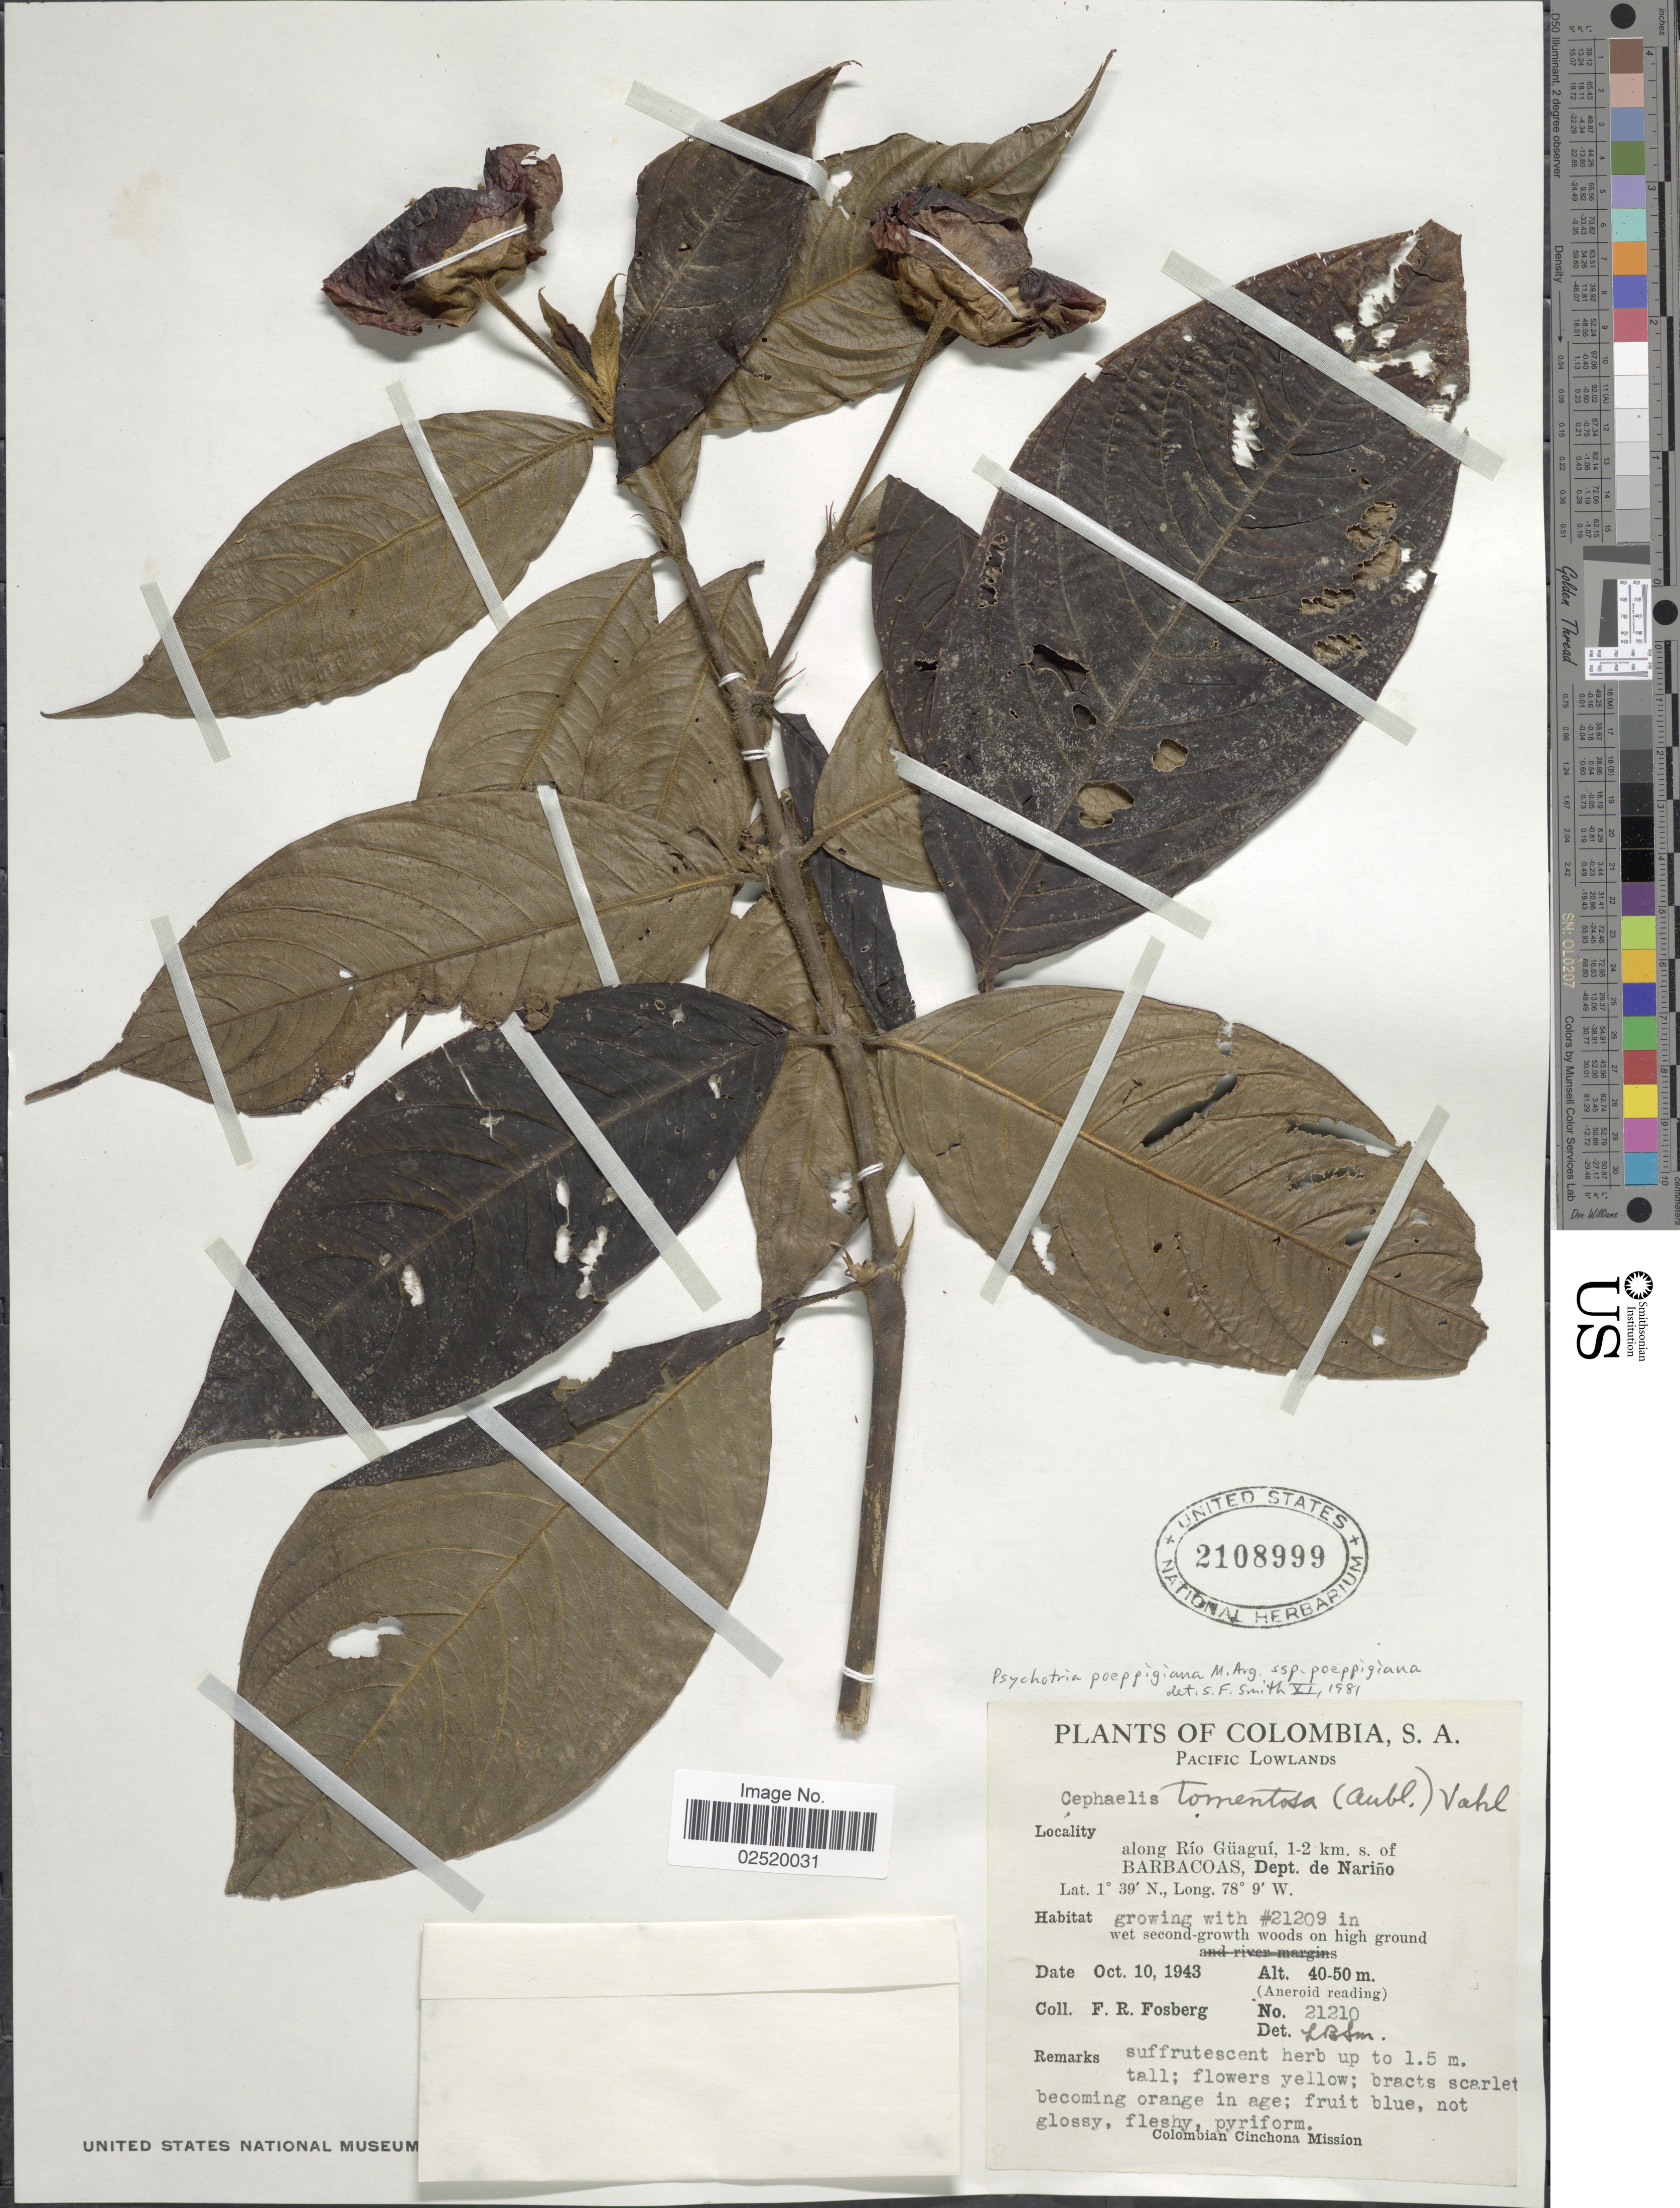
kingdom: Plantae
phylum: Tracheophyta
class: Magnoliopsida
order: Gentianales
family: Rubiaceae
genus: Psychotria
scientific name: Psychotria poeppigiana subsp. poeppigiana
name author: Müll. Arg.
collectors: F. R. Fosberg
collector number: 21210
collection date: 1943-10-10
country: Colombia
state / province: Nariño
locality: Pacific Lowlands, along Rio Guagui, 1-2 km. s. of Barbacoas, Dept. de Narino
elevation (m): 40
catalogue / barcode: US 2108999